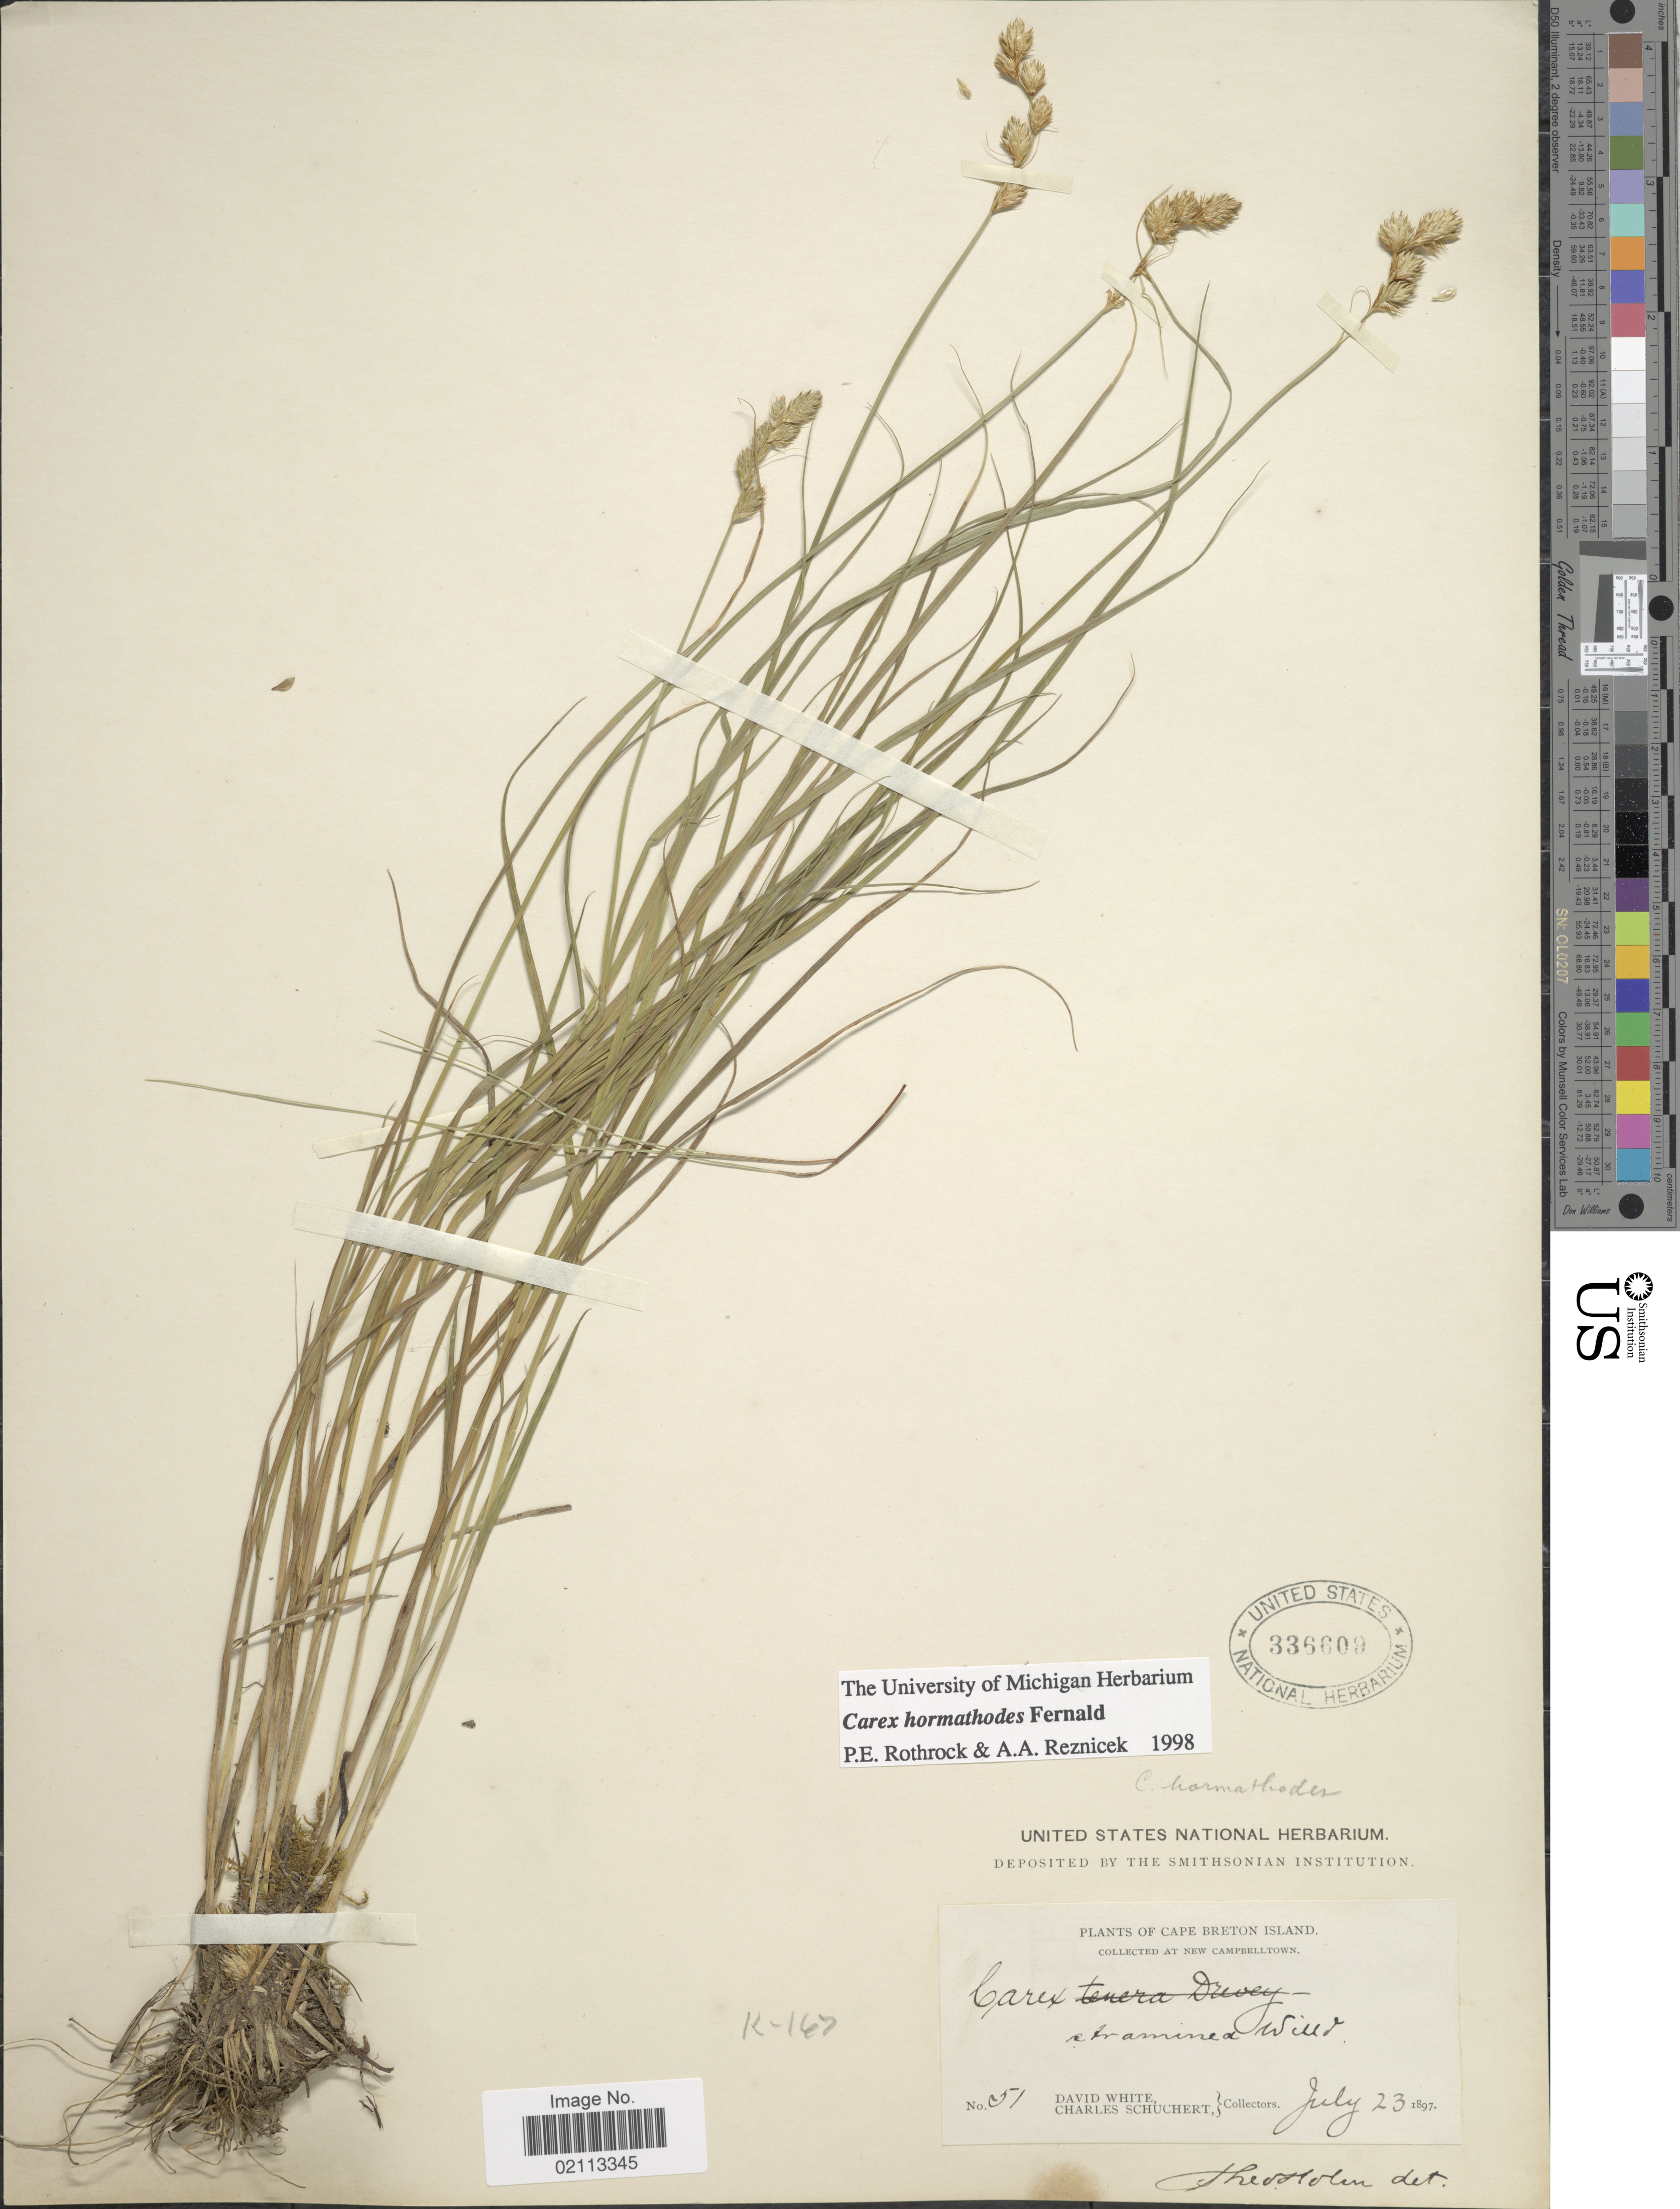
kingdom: Plantae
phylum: Tracheophyta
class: Liliopsida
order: Poales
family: Cyperaceae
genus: Carex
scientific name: Carex hormathodes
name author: Fernald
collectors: D. White & C. Schuchert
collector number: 51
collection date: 1897-07-23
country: Canada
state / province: Nova Scotia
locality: Cape Breton Island, At New Campbelltown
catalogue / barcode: US 336609